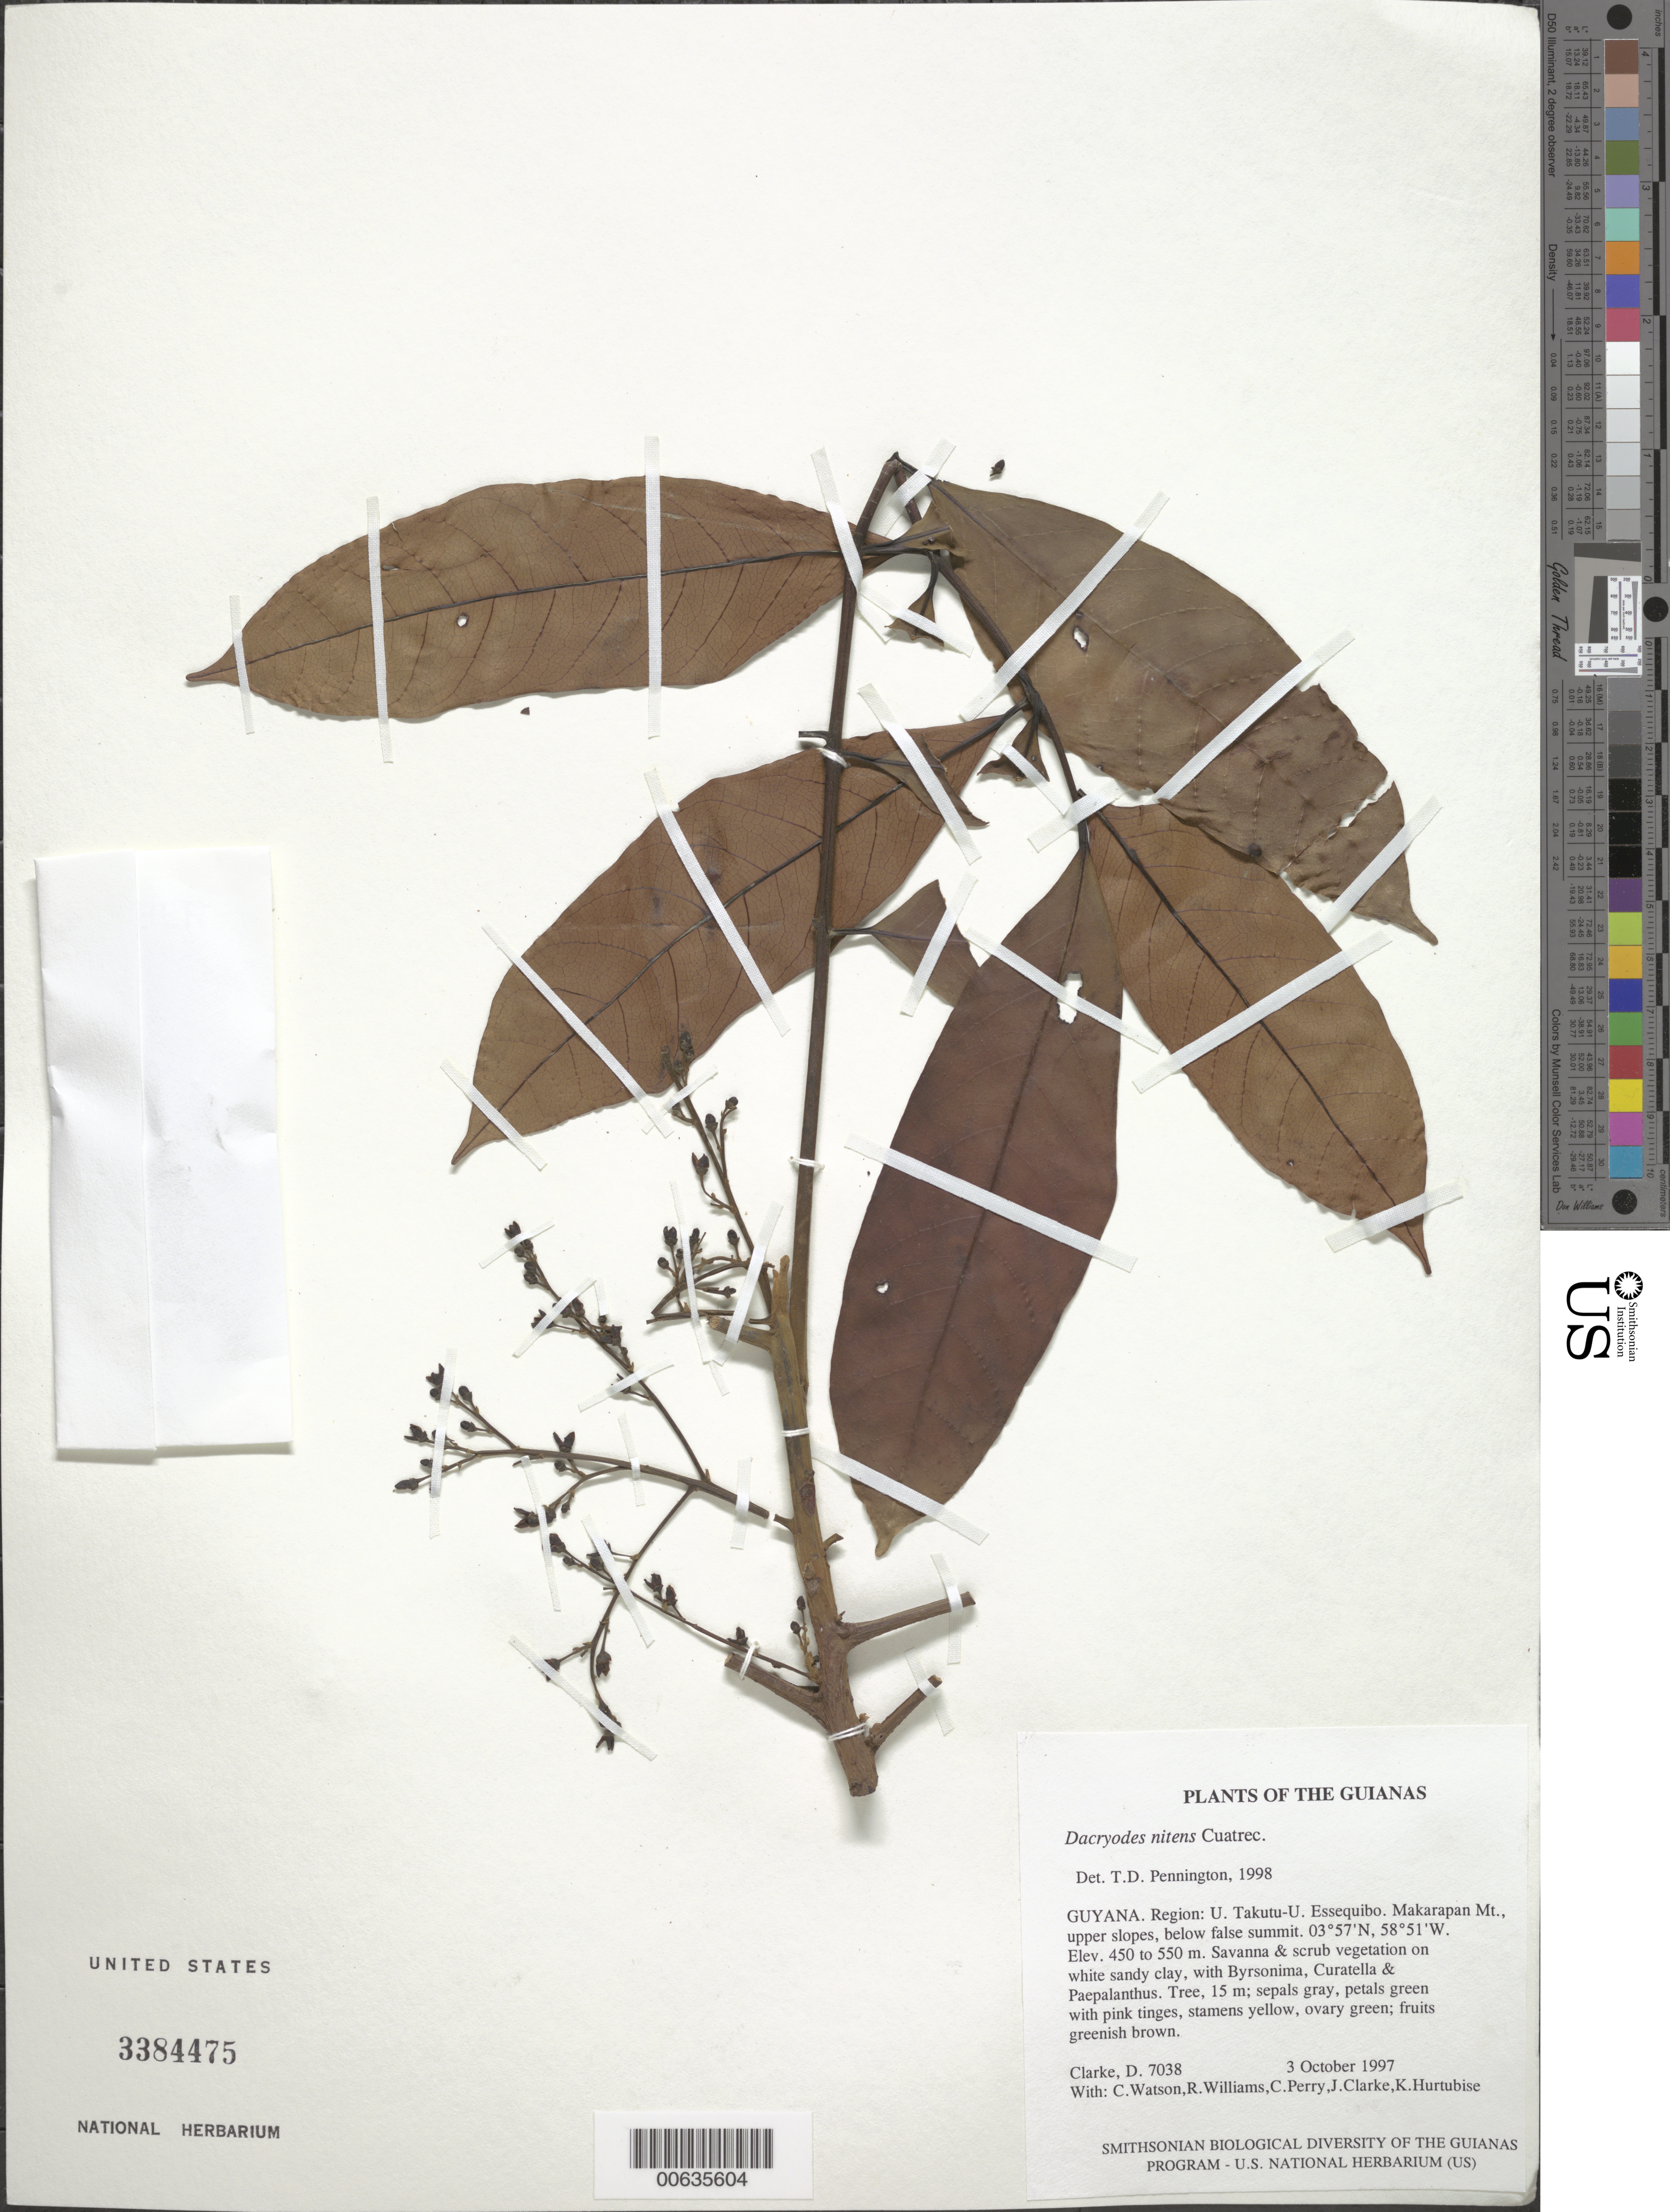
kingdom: Plantae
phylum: Tracheophyta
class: Magnoliopsida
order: Sapindales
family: Burseraceae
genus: Dacryodes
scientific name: Dacryodes nitens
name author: Cuatrec.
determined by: Pennington, T. D., (K)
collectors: H. D. Clarke, C. Watson, R. Williams, C. Perry, J. Clarke & K. Hurtubise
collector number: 7038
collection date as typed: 3 October 1997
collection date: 1997-10-03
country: Guyana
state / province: U. Takutu-U. Essequibo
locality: Makarapan Mt., upper slopes, below false summit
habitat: Savanna & scrub vegetation on white sandy clay, with Byrsonima, Curatella & Paepalanthus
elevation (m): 450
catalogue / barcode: US 3384475